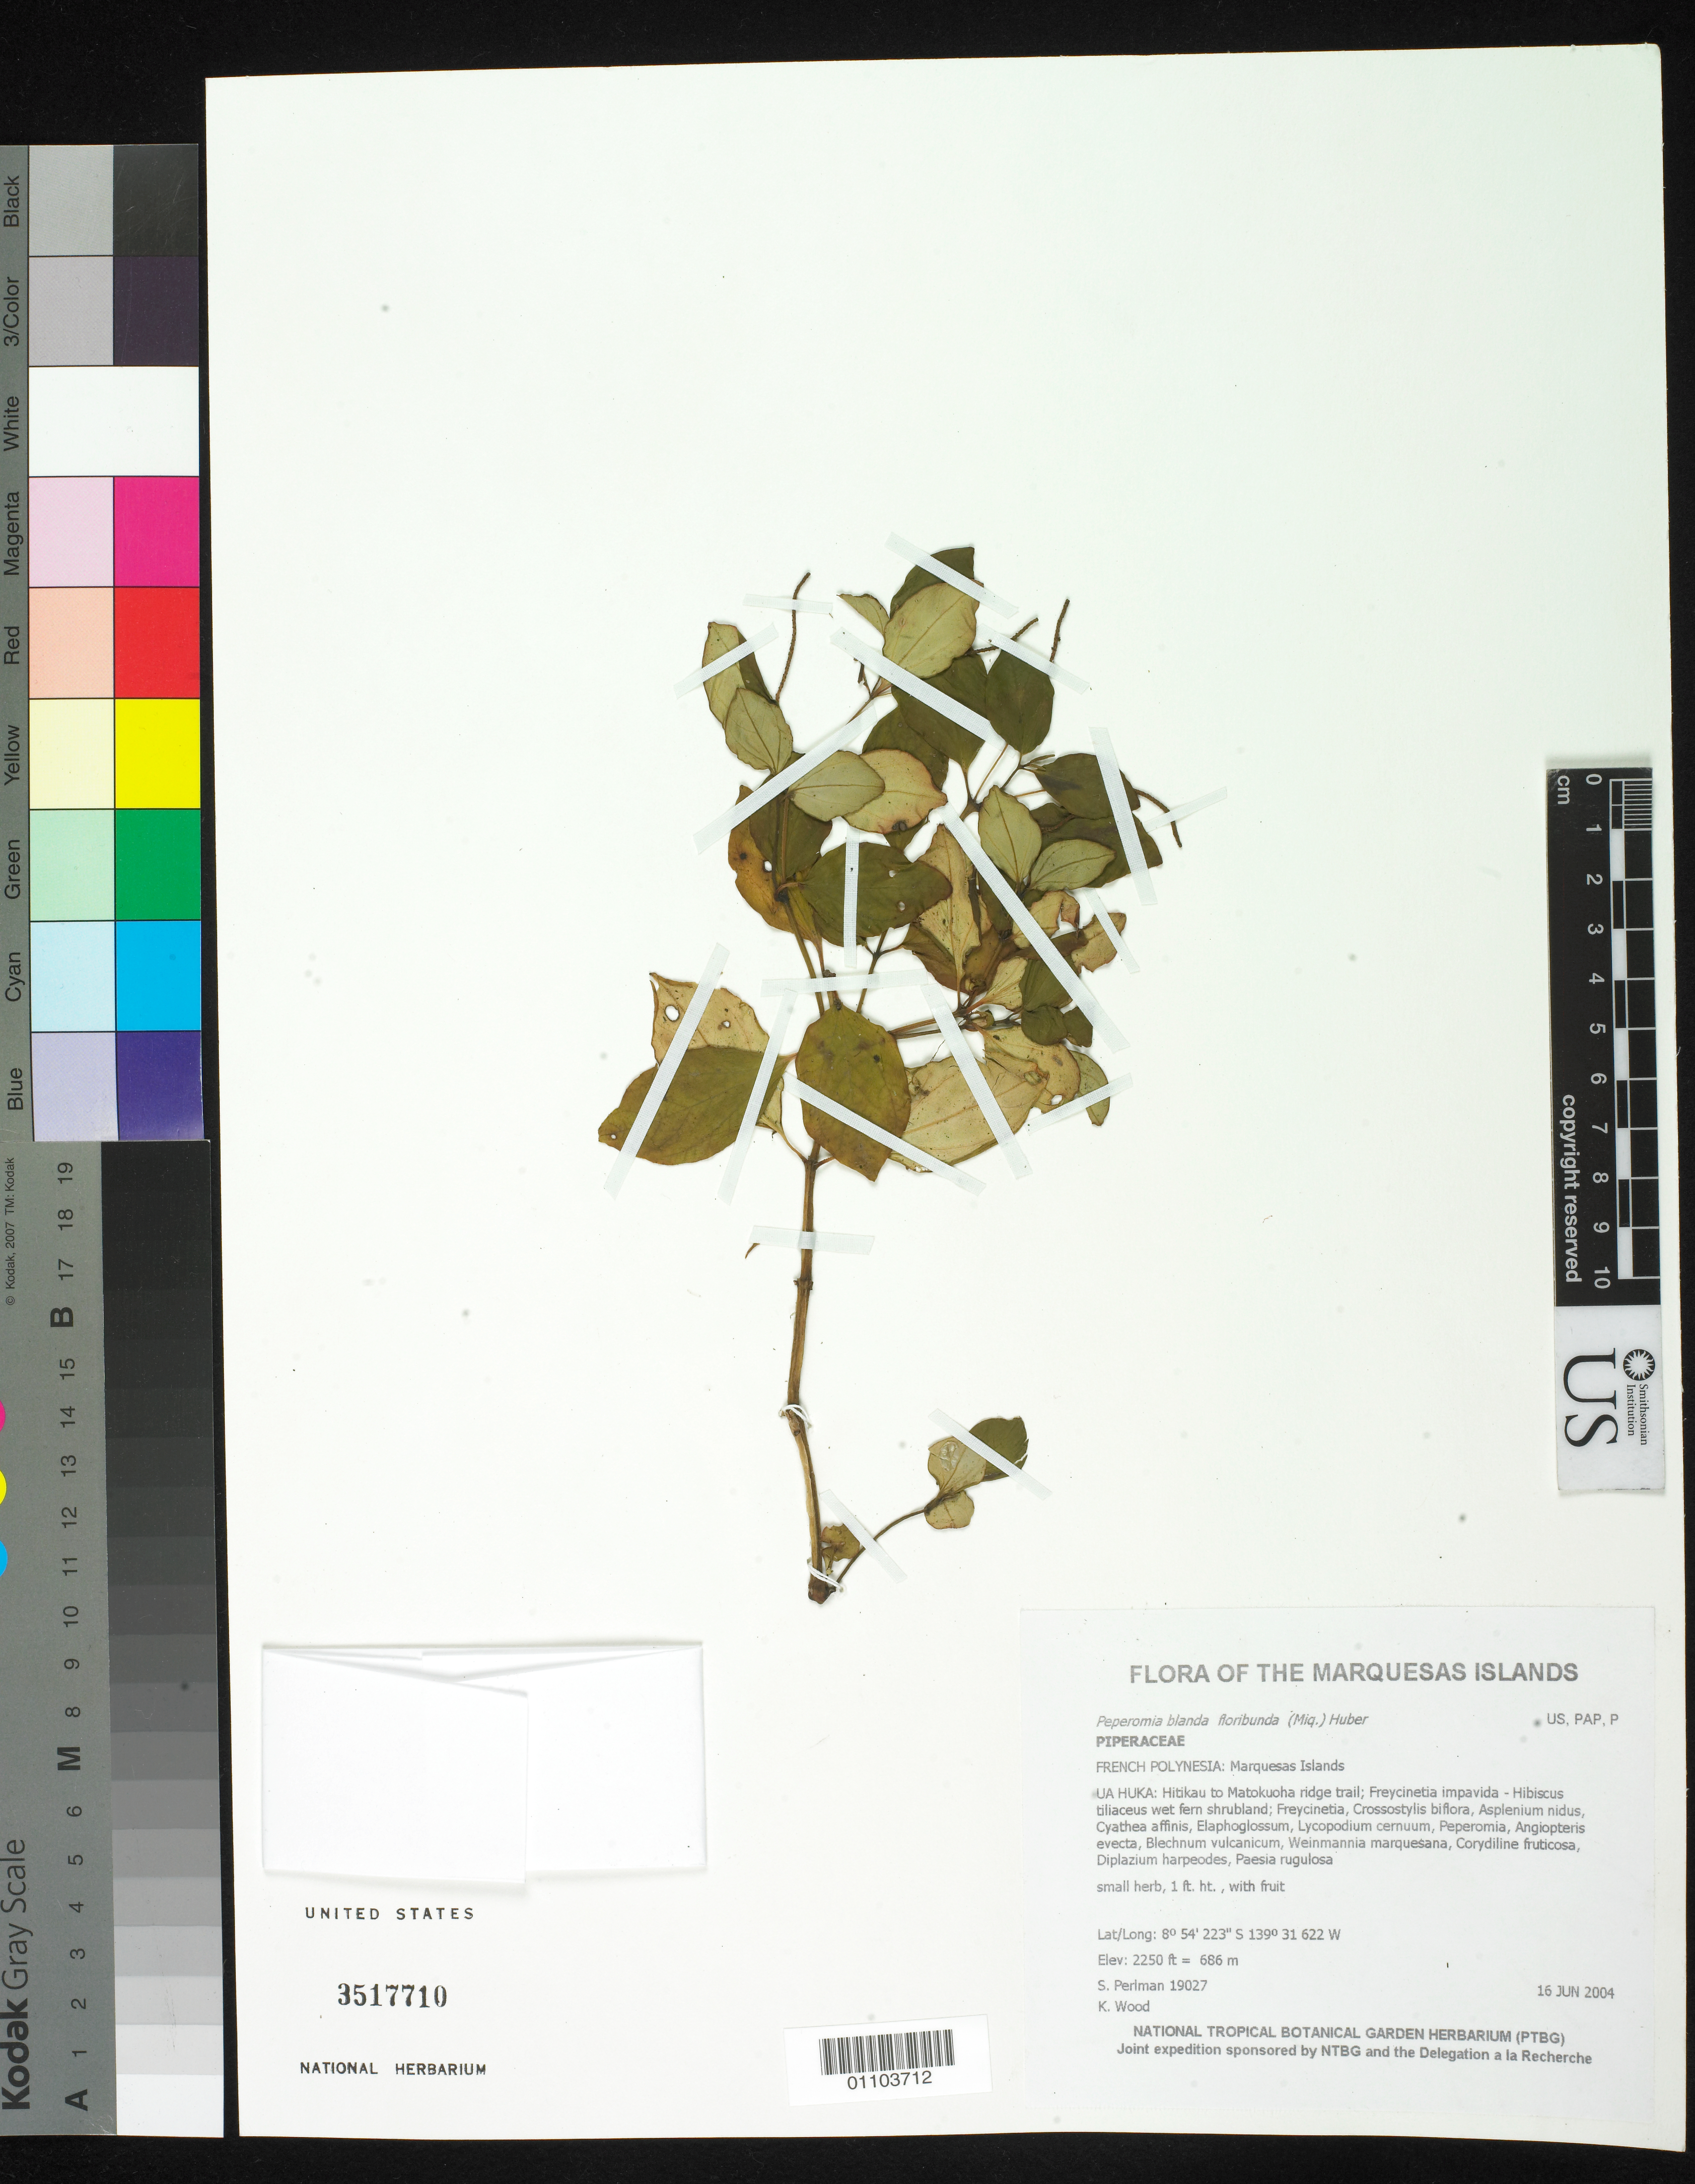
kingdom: Plantae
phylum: Tracheophyta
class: Magnoliopsida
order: Piperales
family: Piperaceae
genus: Peperomia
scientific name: Peperomia leptostachya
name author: Hook. & Arn.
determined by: Wagner, W. L., (BOT), Smithsonian Institution - National Museum of Natural History (UNITED STATES)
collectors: S. P. Perlman & K. R. Wood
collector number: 19027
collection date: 2004-06-16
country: French Polynesia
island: Ua Huka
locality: Hitikau to Matokuoha ridge trail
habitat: Freycinetia impavida - Hibiscus tiliaceus wet fern shrubland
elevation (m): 686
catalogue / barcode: US 3517710